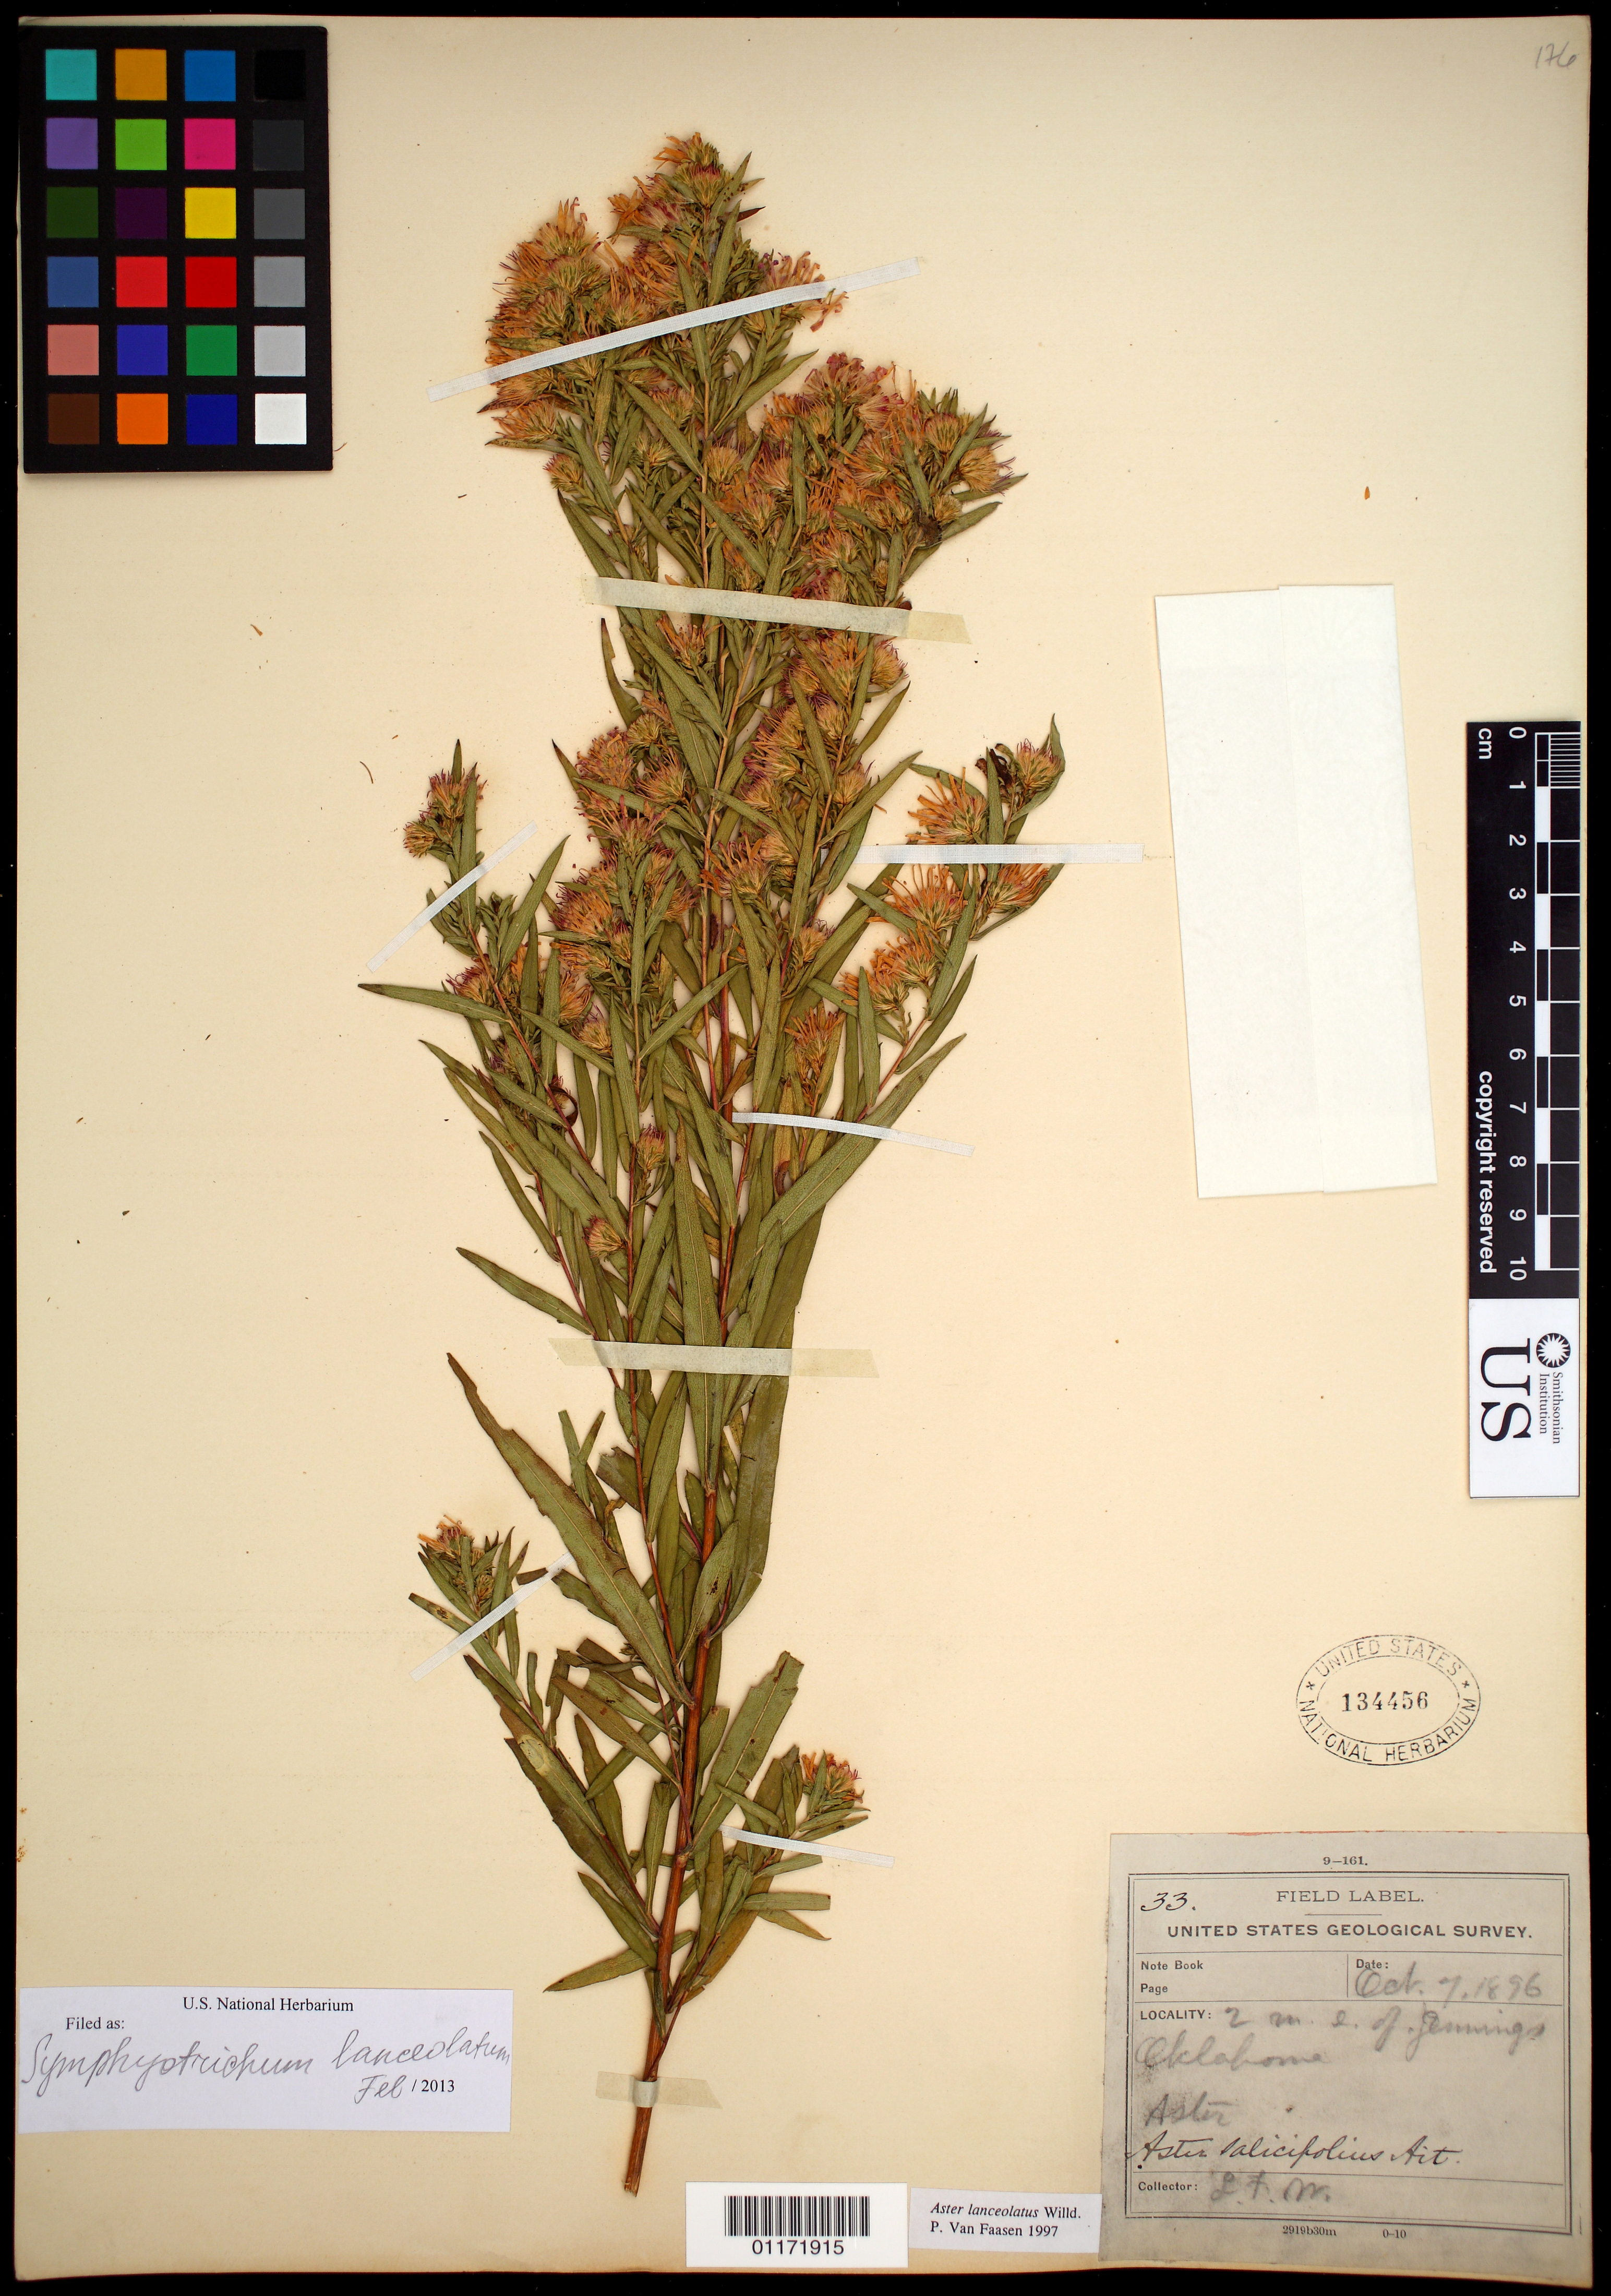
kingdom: Plantae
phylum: Tracheophyta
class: Magnoliopsida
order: Asterales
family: Asteraceae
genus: Symphyotrichum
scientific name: Symphyotrichum lanceolatum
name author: (Willd.) G.L. Nesom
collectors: L. F. Ward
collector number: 33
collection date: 1896-10-07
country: United States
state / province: Oklahoma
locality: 2 m. E. of Jennings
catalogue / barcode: US 134456